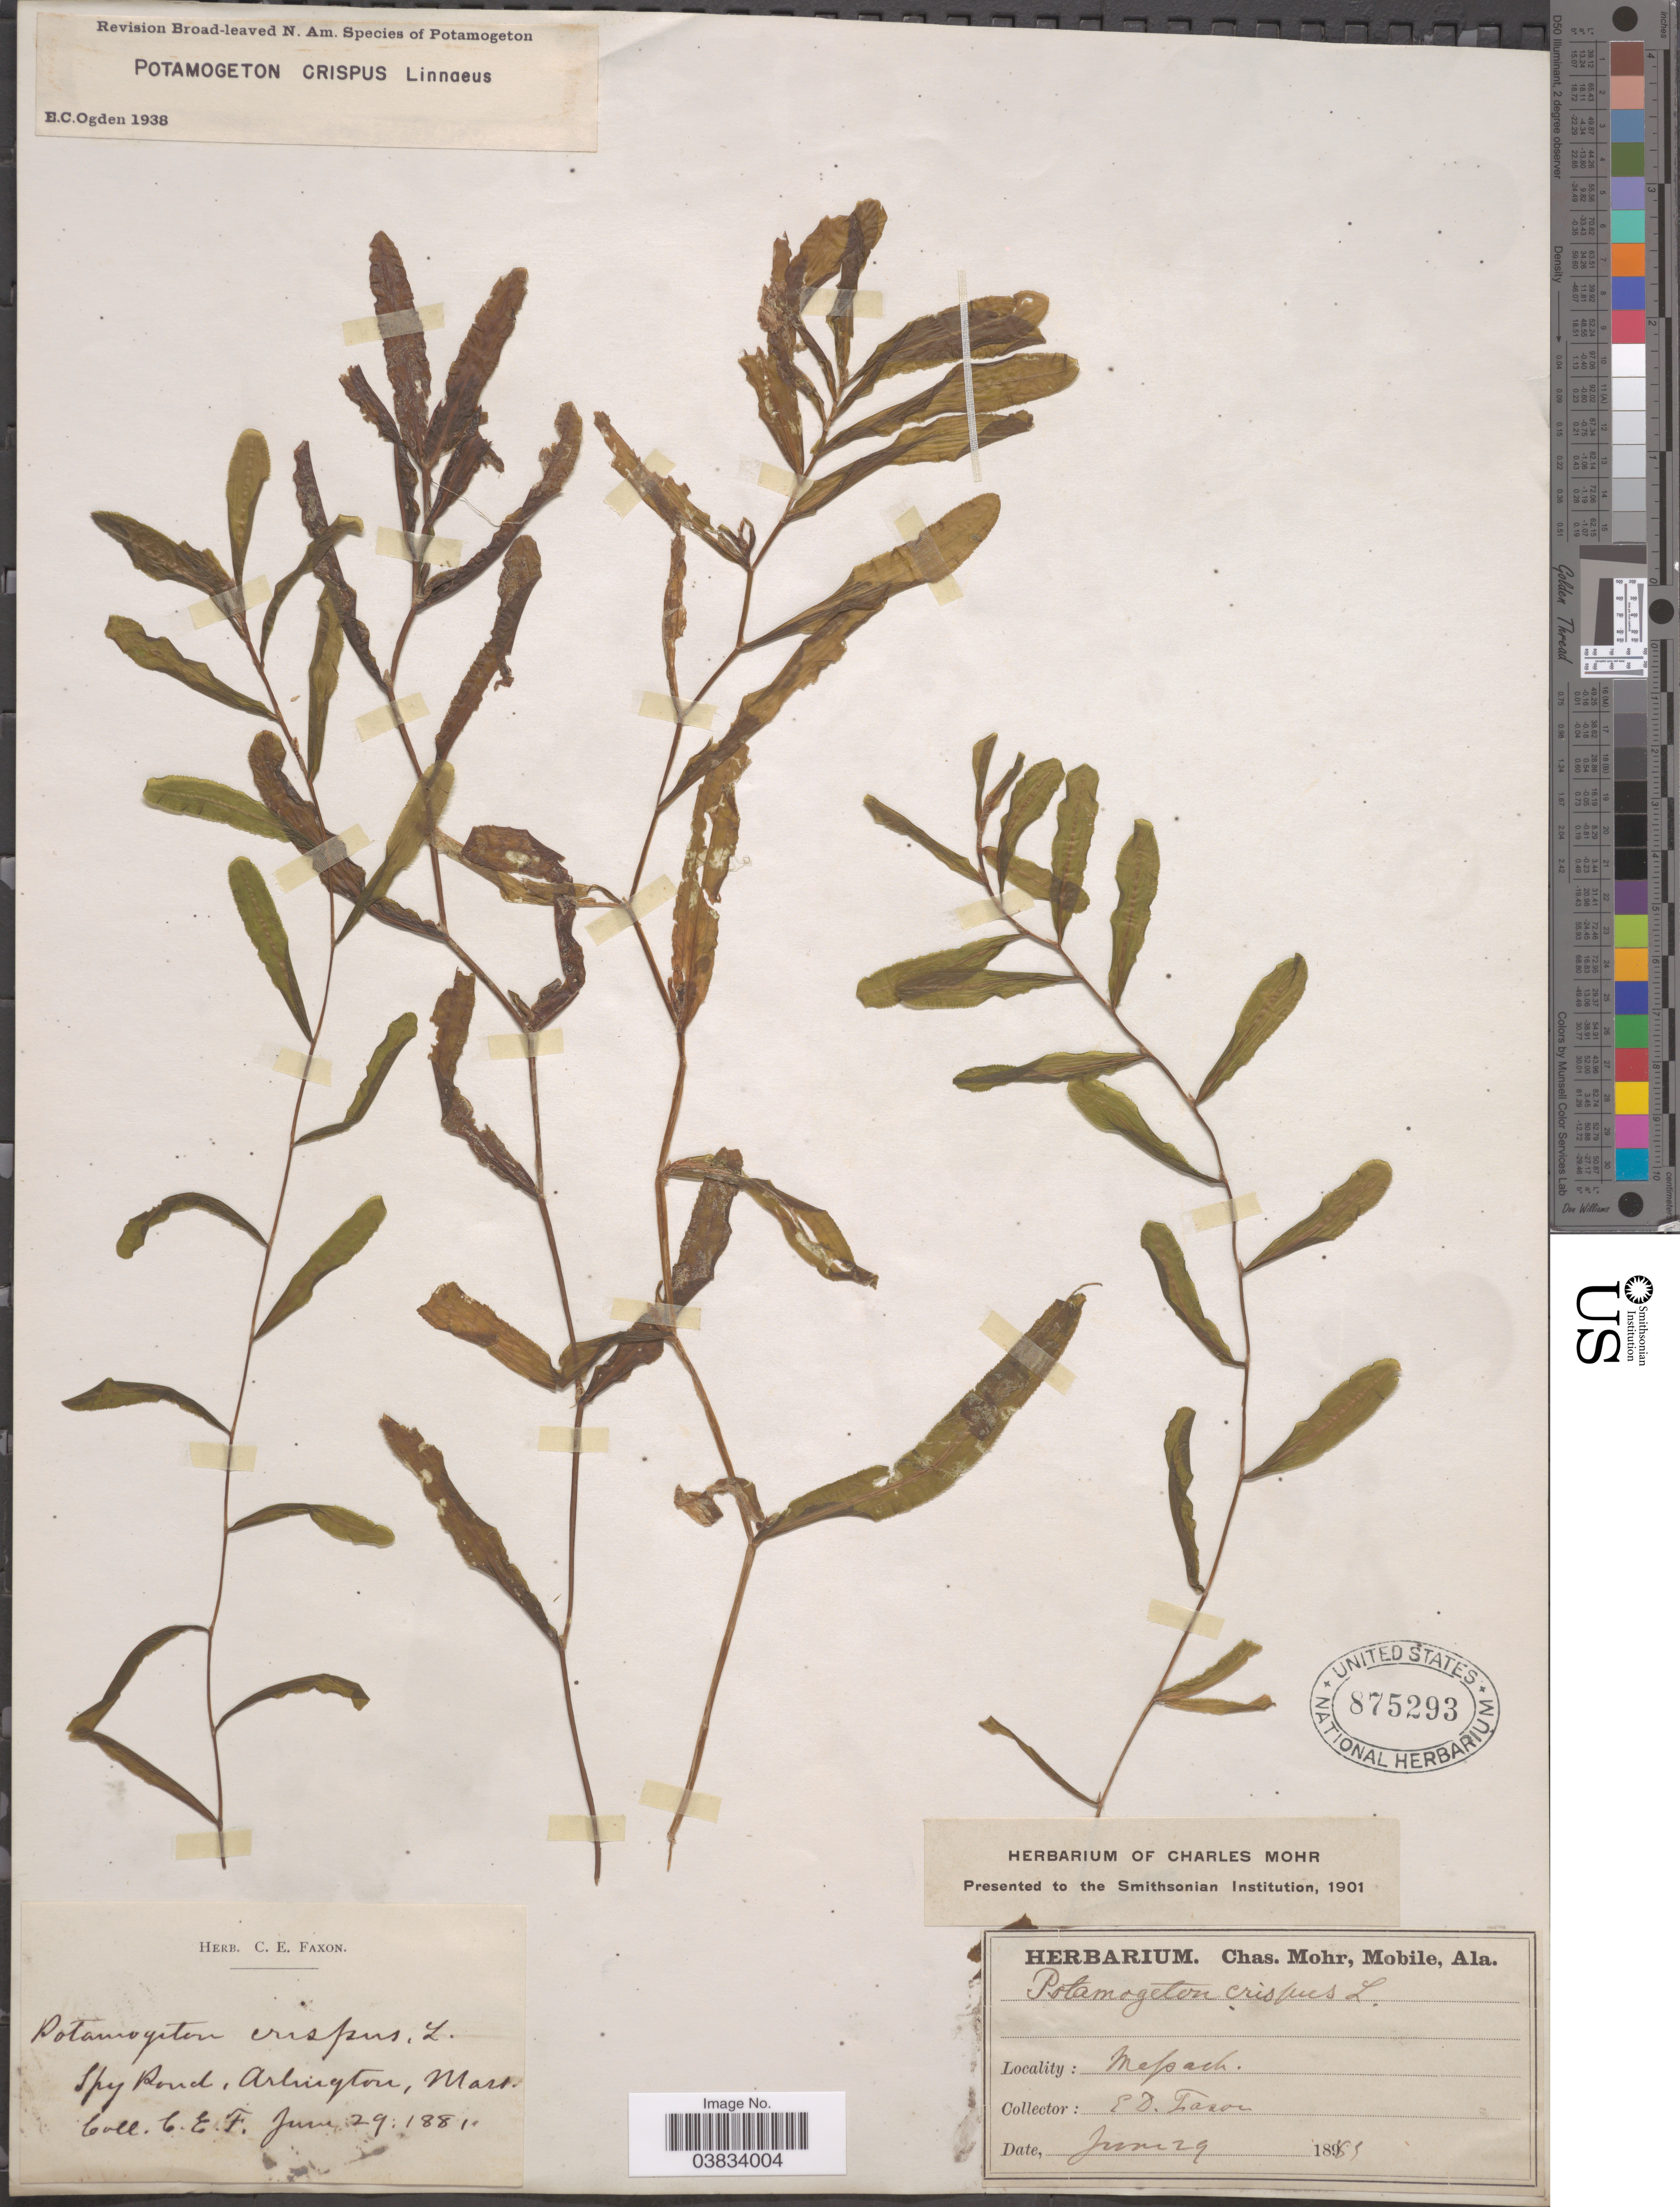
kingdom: Plantae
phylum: Tracheophyta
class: Liliopsida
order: Alismatales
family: Potamogetonaceae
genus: Potamogeton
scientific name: Potamogeton crispus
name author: L.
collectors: C. Faxon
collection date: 1881-06-29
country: United States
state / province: Massachusetts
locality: Spy Pond, Arlington. Mepach.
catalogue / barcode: US 875293